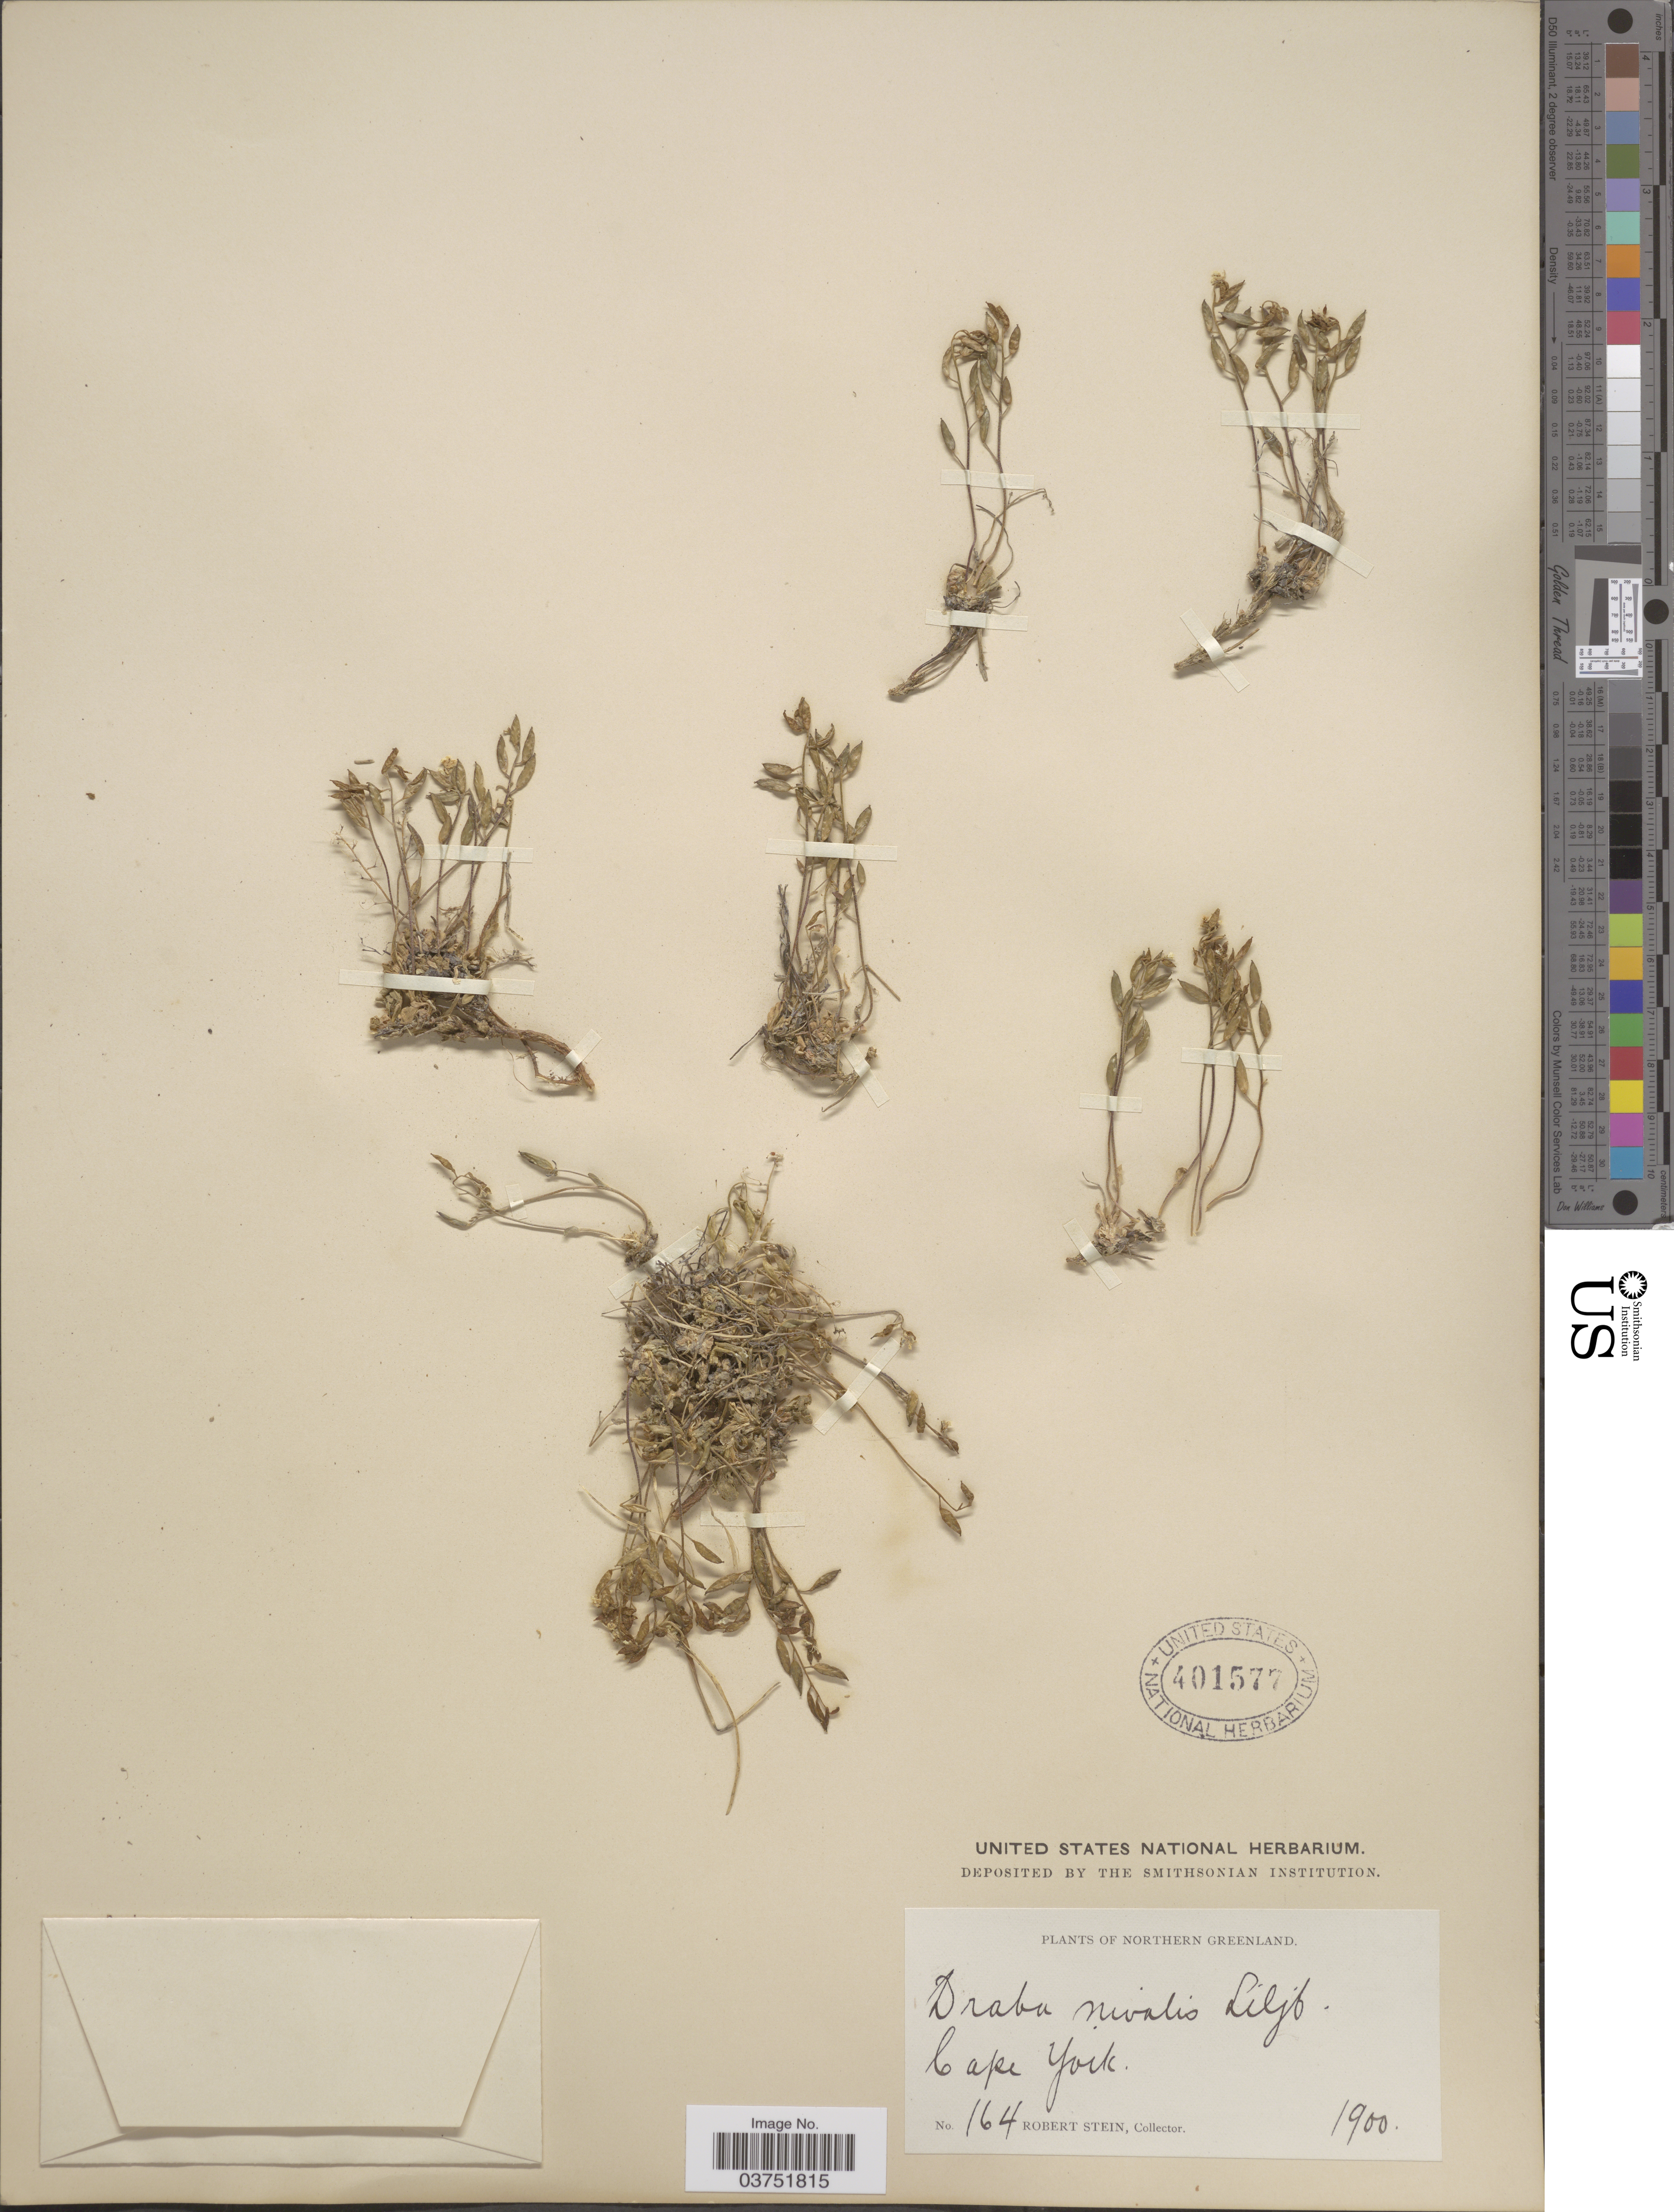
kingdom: Plantae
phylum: Tracheophyta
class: Magnoliopsida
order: Brassicales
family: Brassicaceae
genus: Draba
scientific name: Draba nivalis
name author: Lilj.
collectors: R. Stein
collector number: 164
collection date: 1900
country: Greenland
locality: Northern Greenland. Cape York.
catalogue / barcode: US 401577